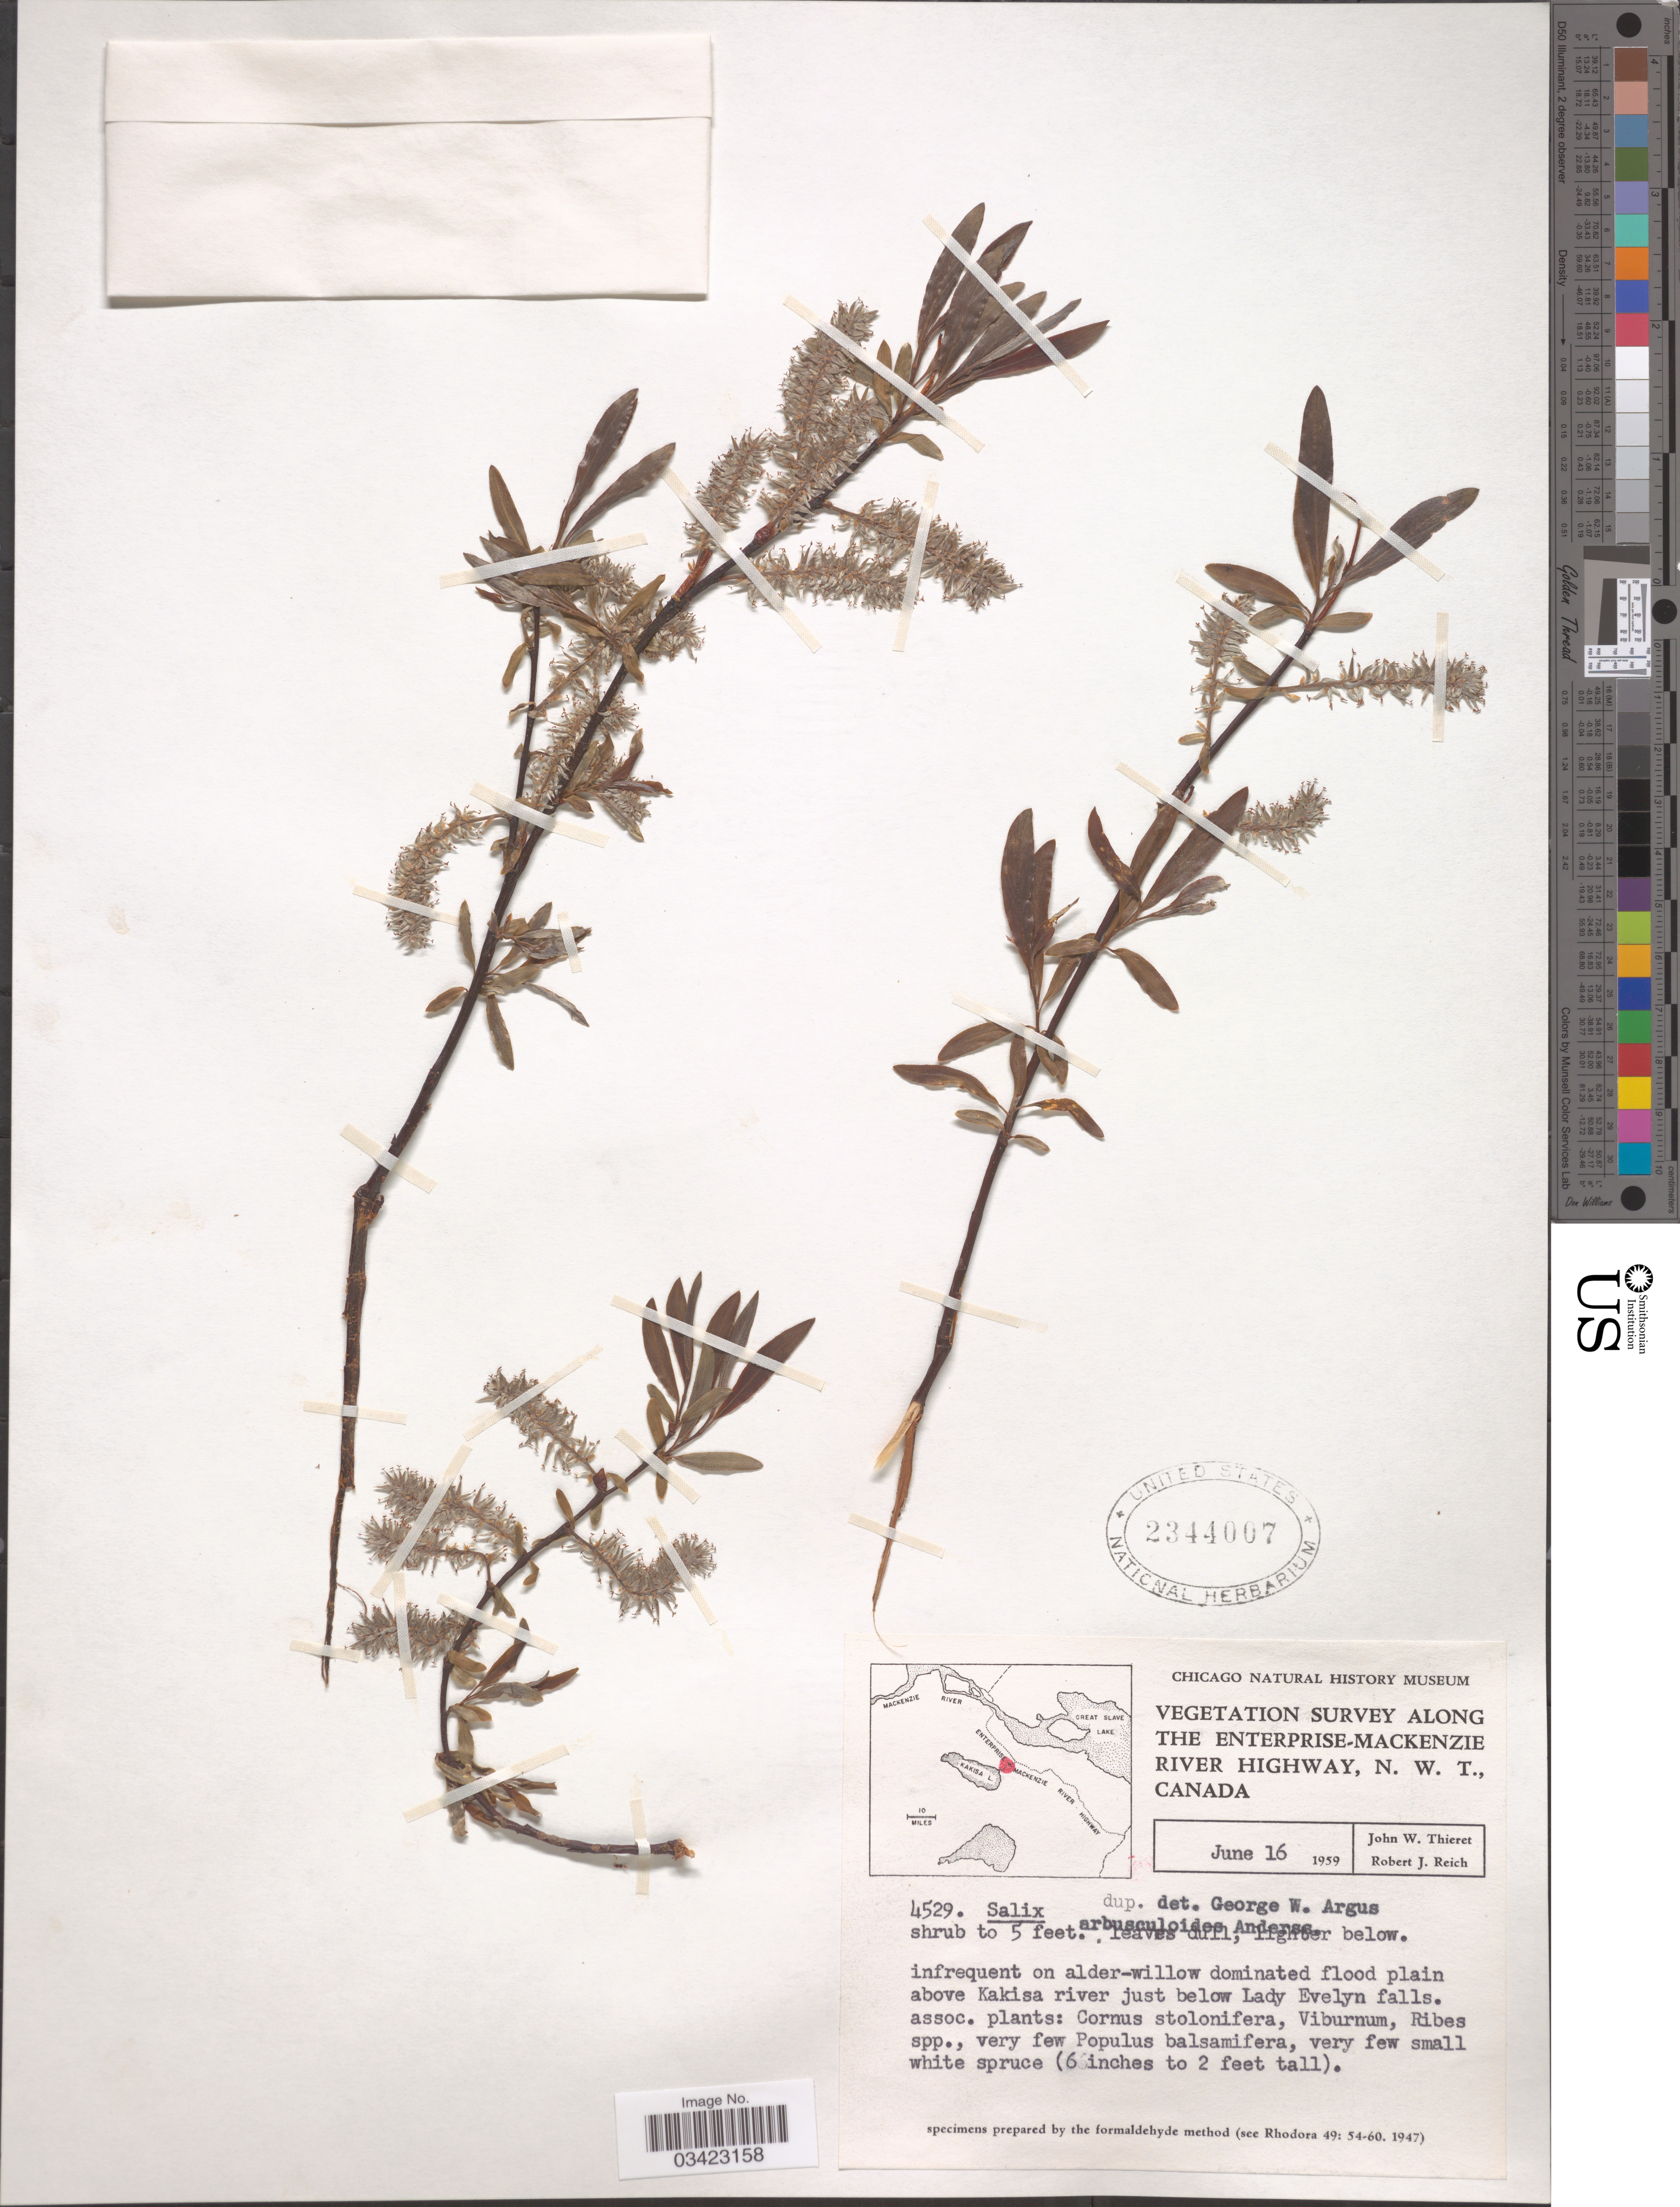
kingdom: Plantae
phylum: Tracheophyta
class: Magnoliopsida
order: Malpighiales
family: Salicaceae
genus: Salix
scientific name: Salix arbusculoides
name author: Andersson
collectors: J. W. Thieret & R. Reich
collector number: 4529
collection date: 1959-06-16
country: Canada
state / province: Northwest Territories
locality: Along the Enterprise-Mackenzie River Highway. Flood plain above Kakisa river just below Lady Evelyn falls.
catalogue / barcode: US 2344007